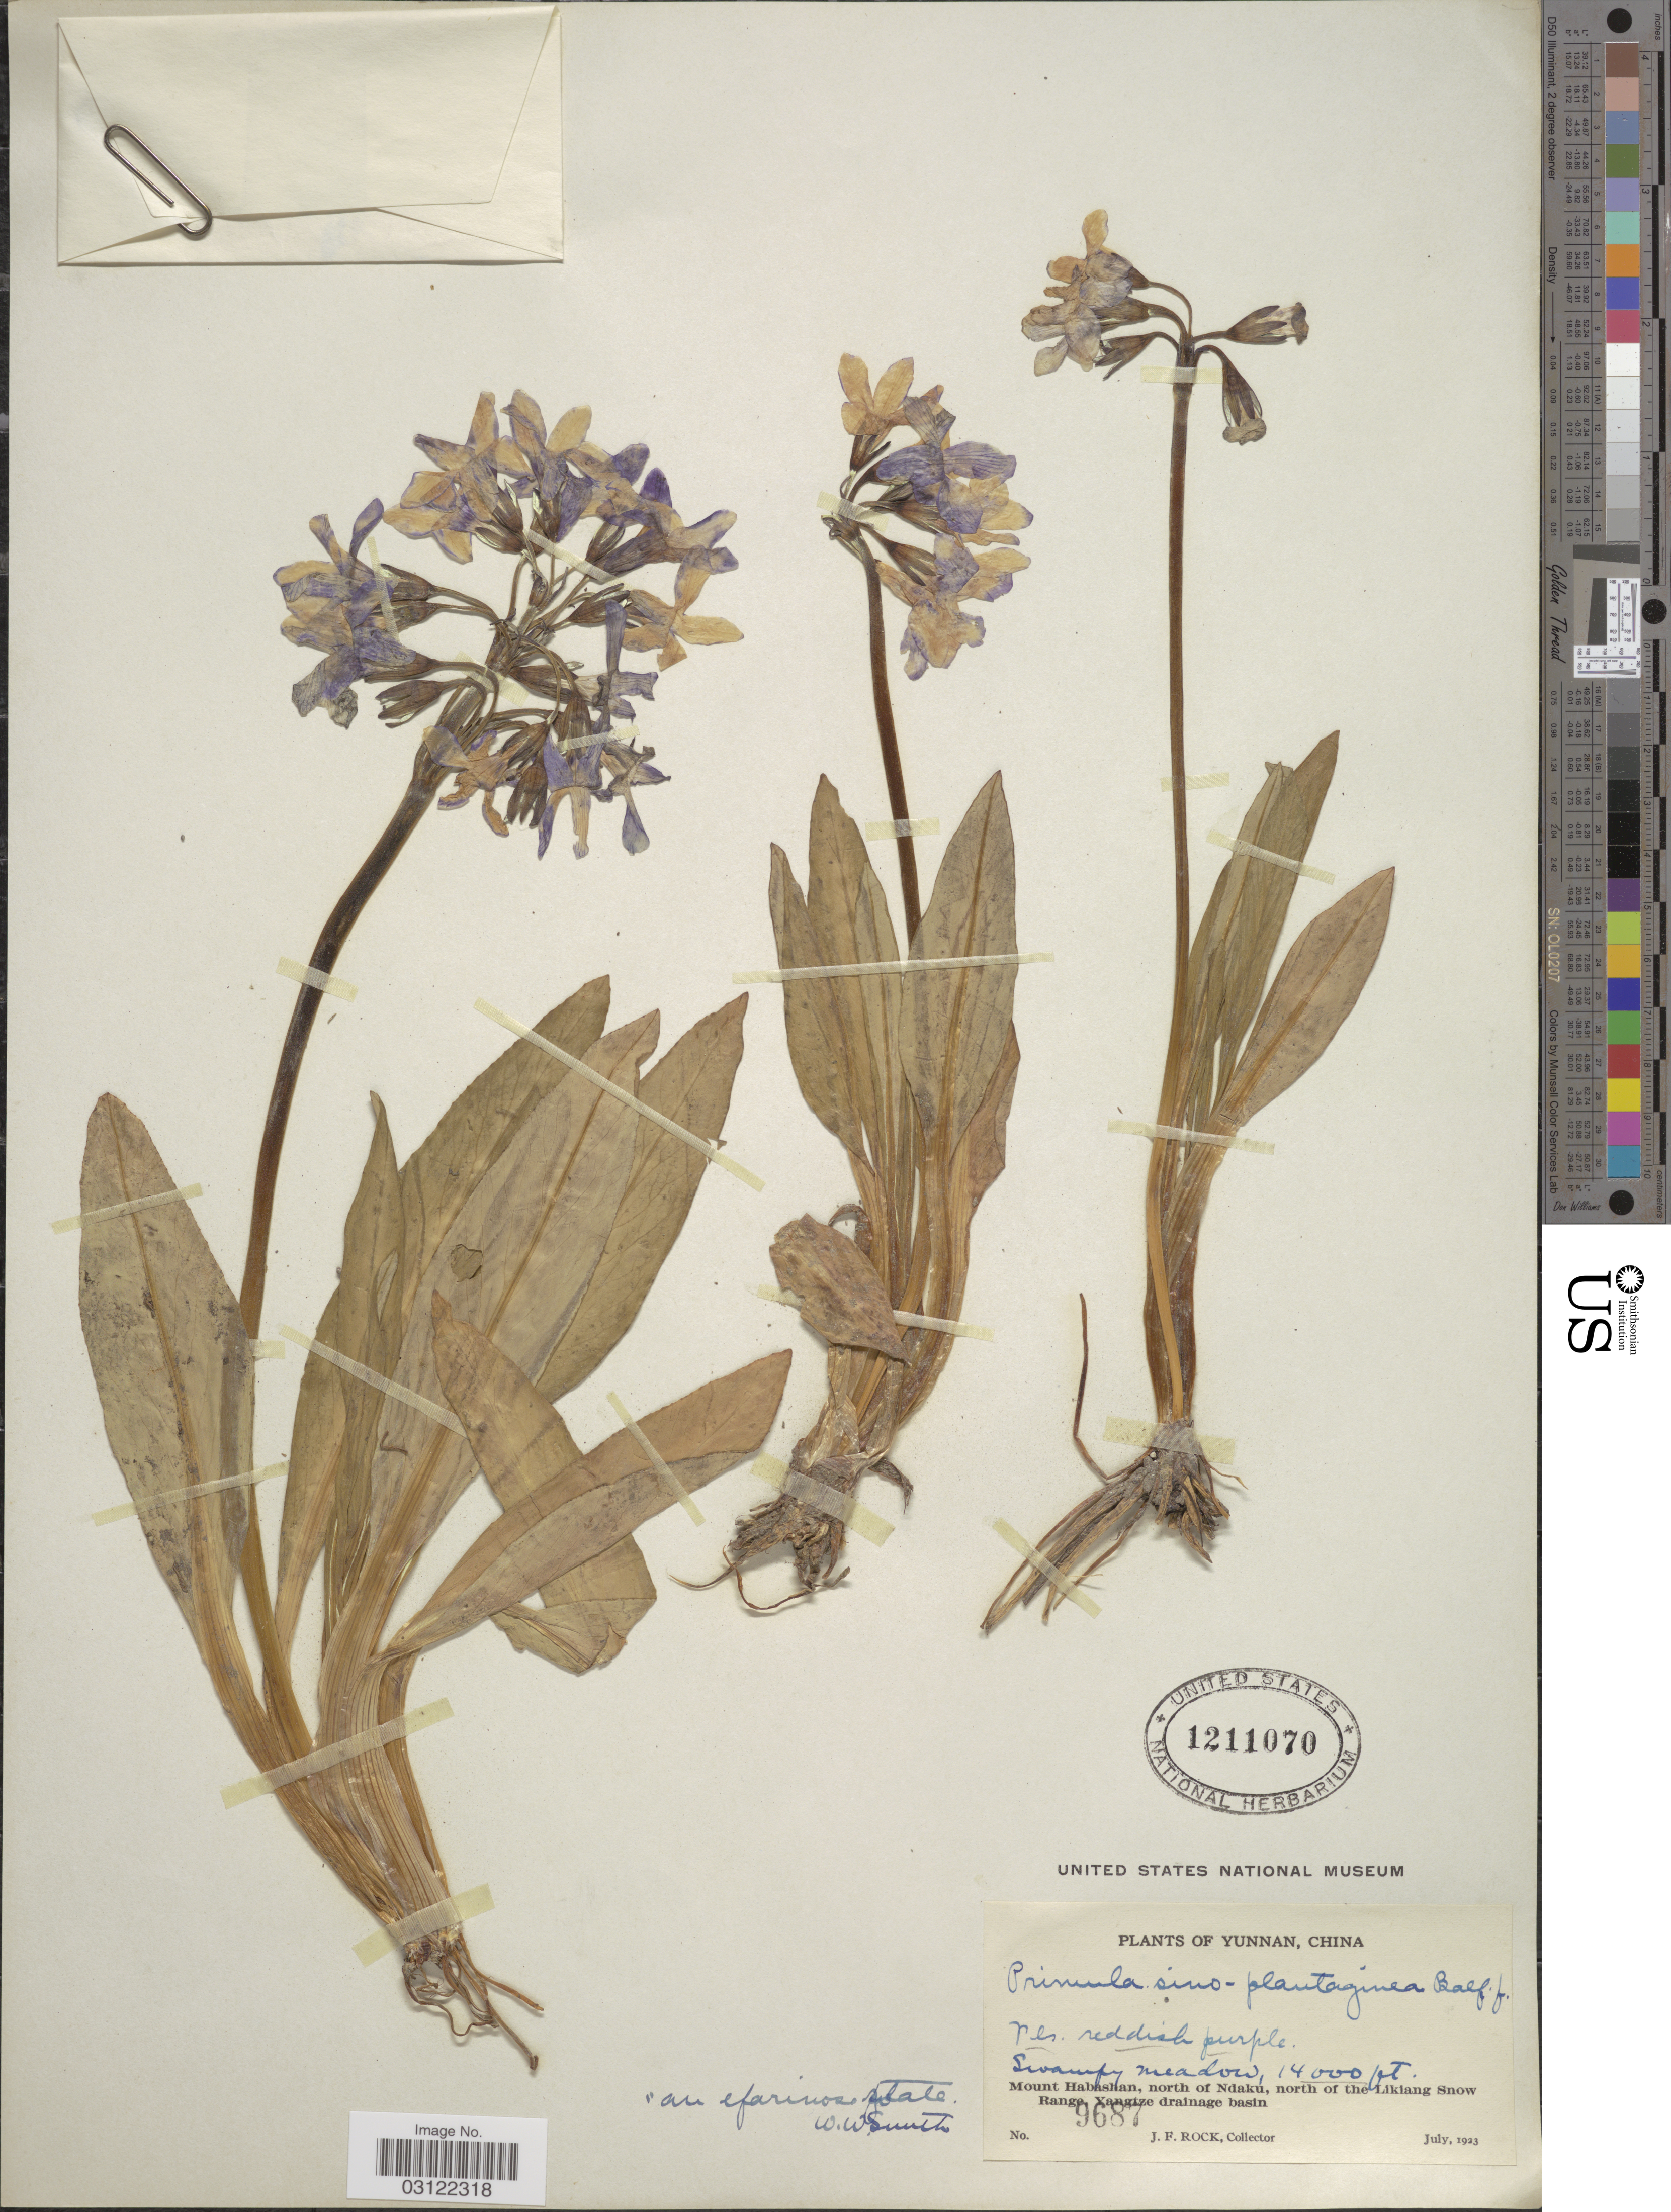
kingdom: Plantae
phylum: Tracheophyta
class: Magnoliopsida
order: Ericales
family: Primulaceae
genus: Primula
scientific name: Primula sinoplantaginea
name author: Balf. f.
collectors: J. Rock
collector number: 9687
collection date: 1923-07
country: China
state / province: Yunnan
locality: Mount Habashan, north of Ndaku, north of the Likiang Snow Range, Yangtze drainage basin.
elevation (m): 4267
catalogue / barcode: US 1211070